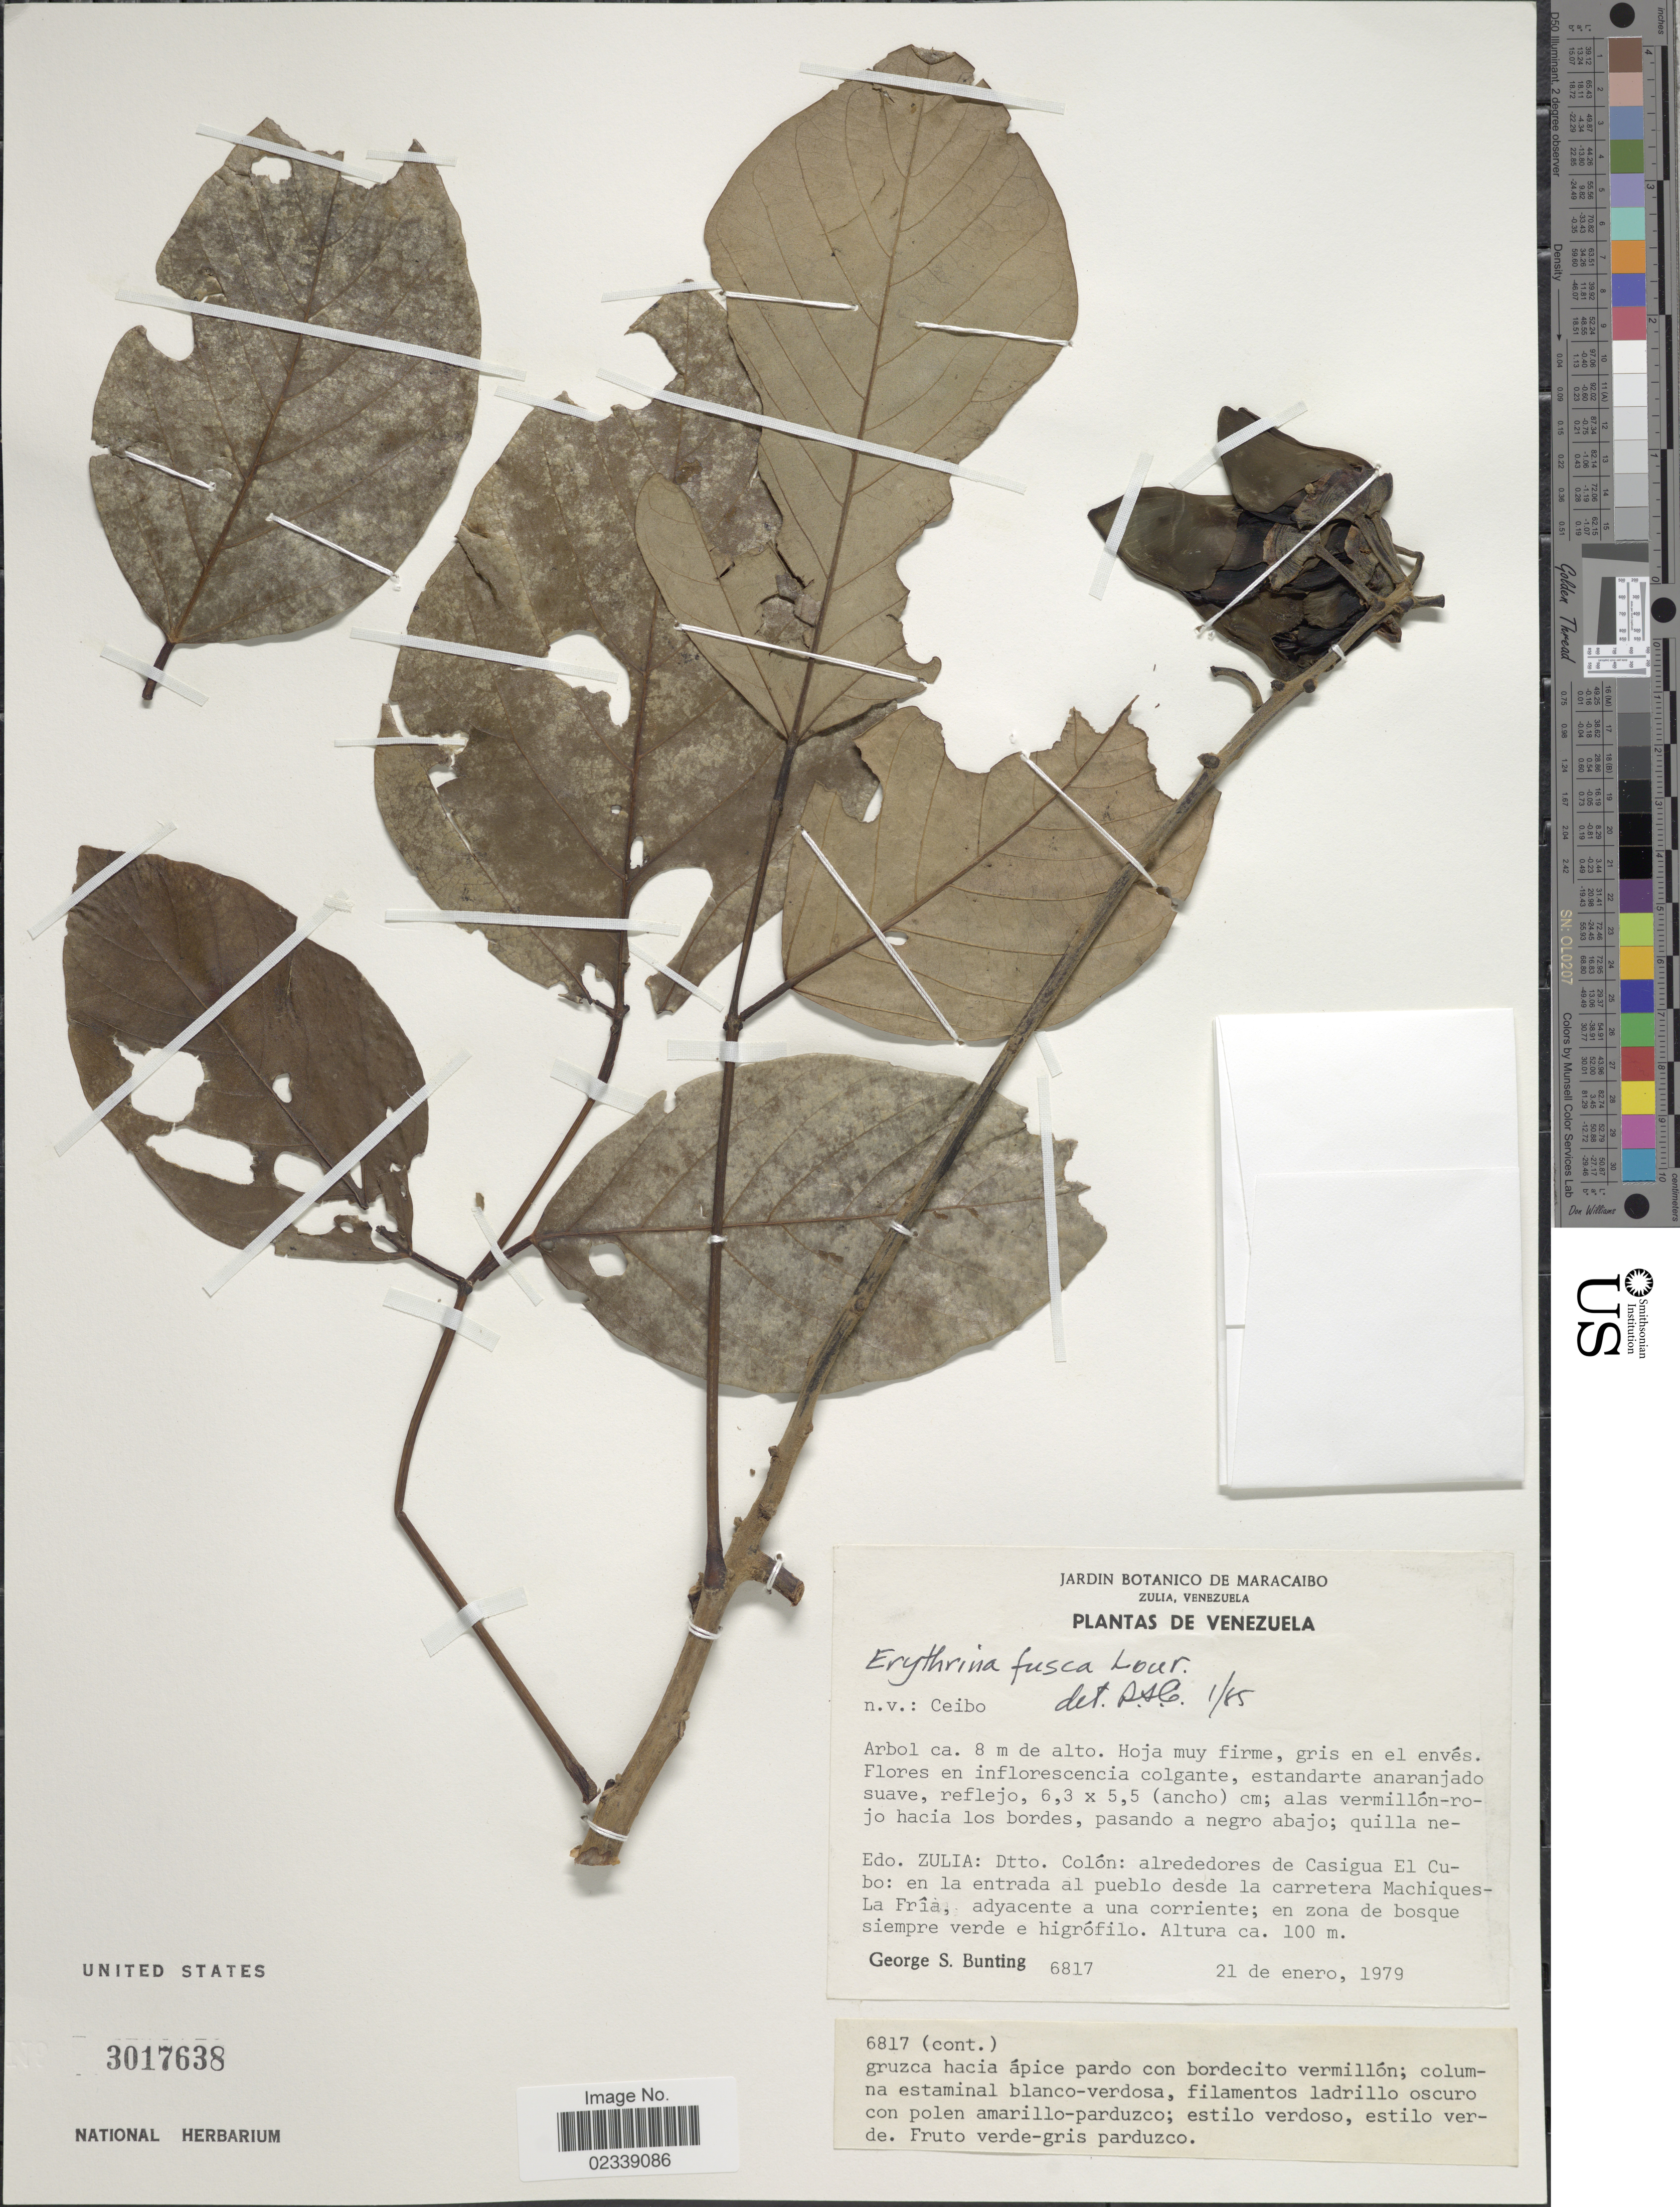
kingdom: Plantae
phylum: Tracheophyta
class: Magnoliopsida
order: Fabales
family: Fabaceae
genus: Erythrina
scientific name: Erythrina fusca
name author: Lour.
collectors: G. S. Bunting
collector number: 6817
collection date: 1979-01-21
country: Venezuela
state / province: Zulia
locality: Dtto. Colon, alrededores de Casigua El Cubo, en la entrada al pueblo desde la carretera Machiques-La Fria, adyacente a una corriente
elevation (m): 100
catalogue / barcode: US 3017638